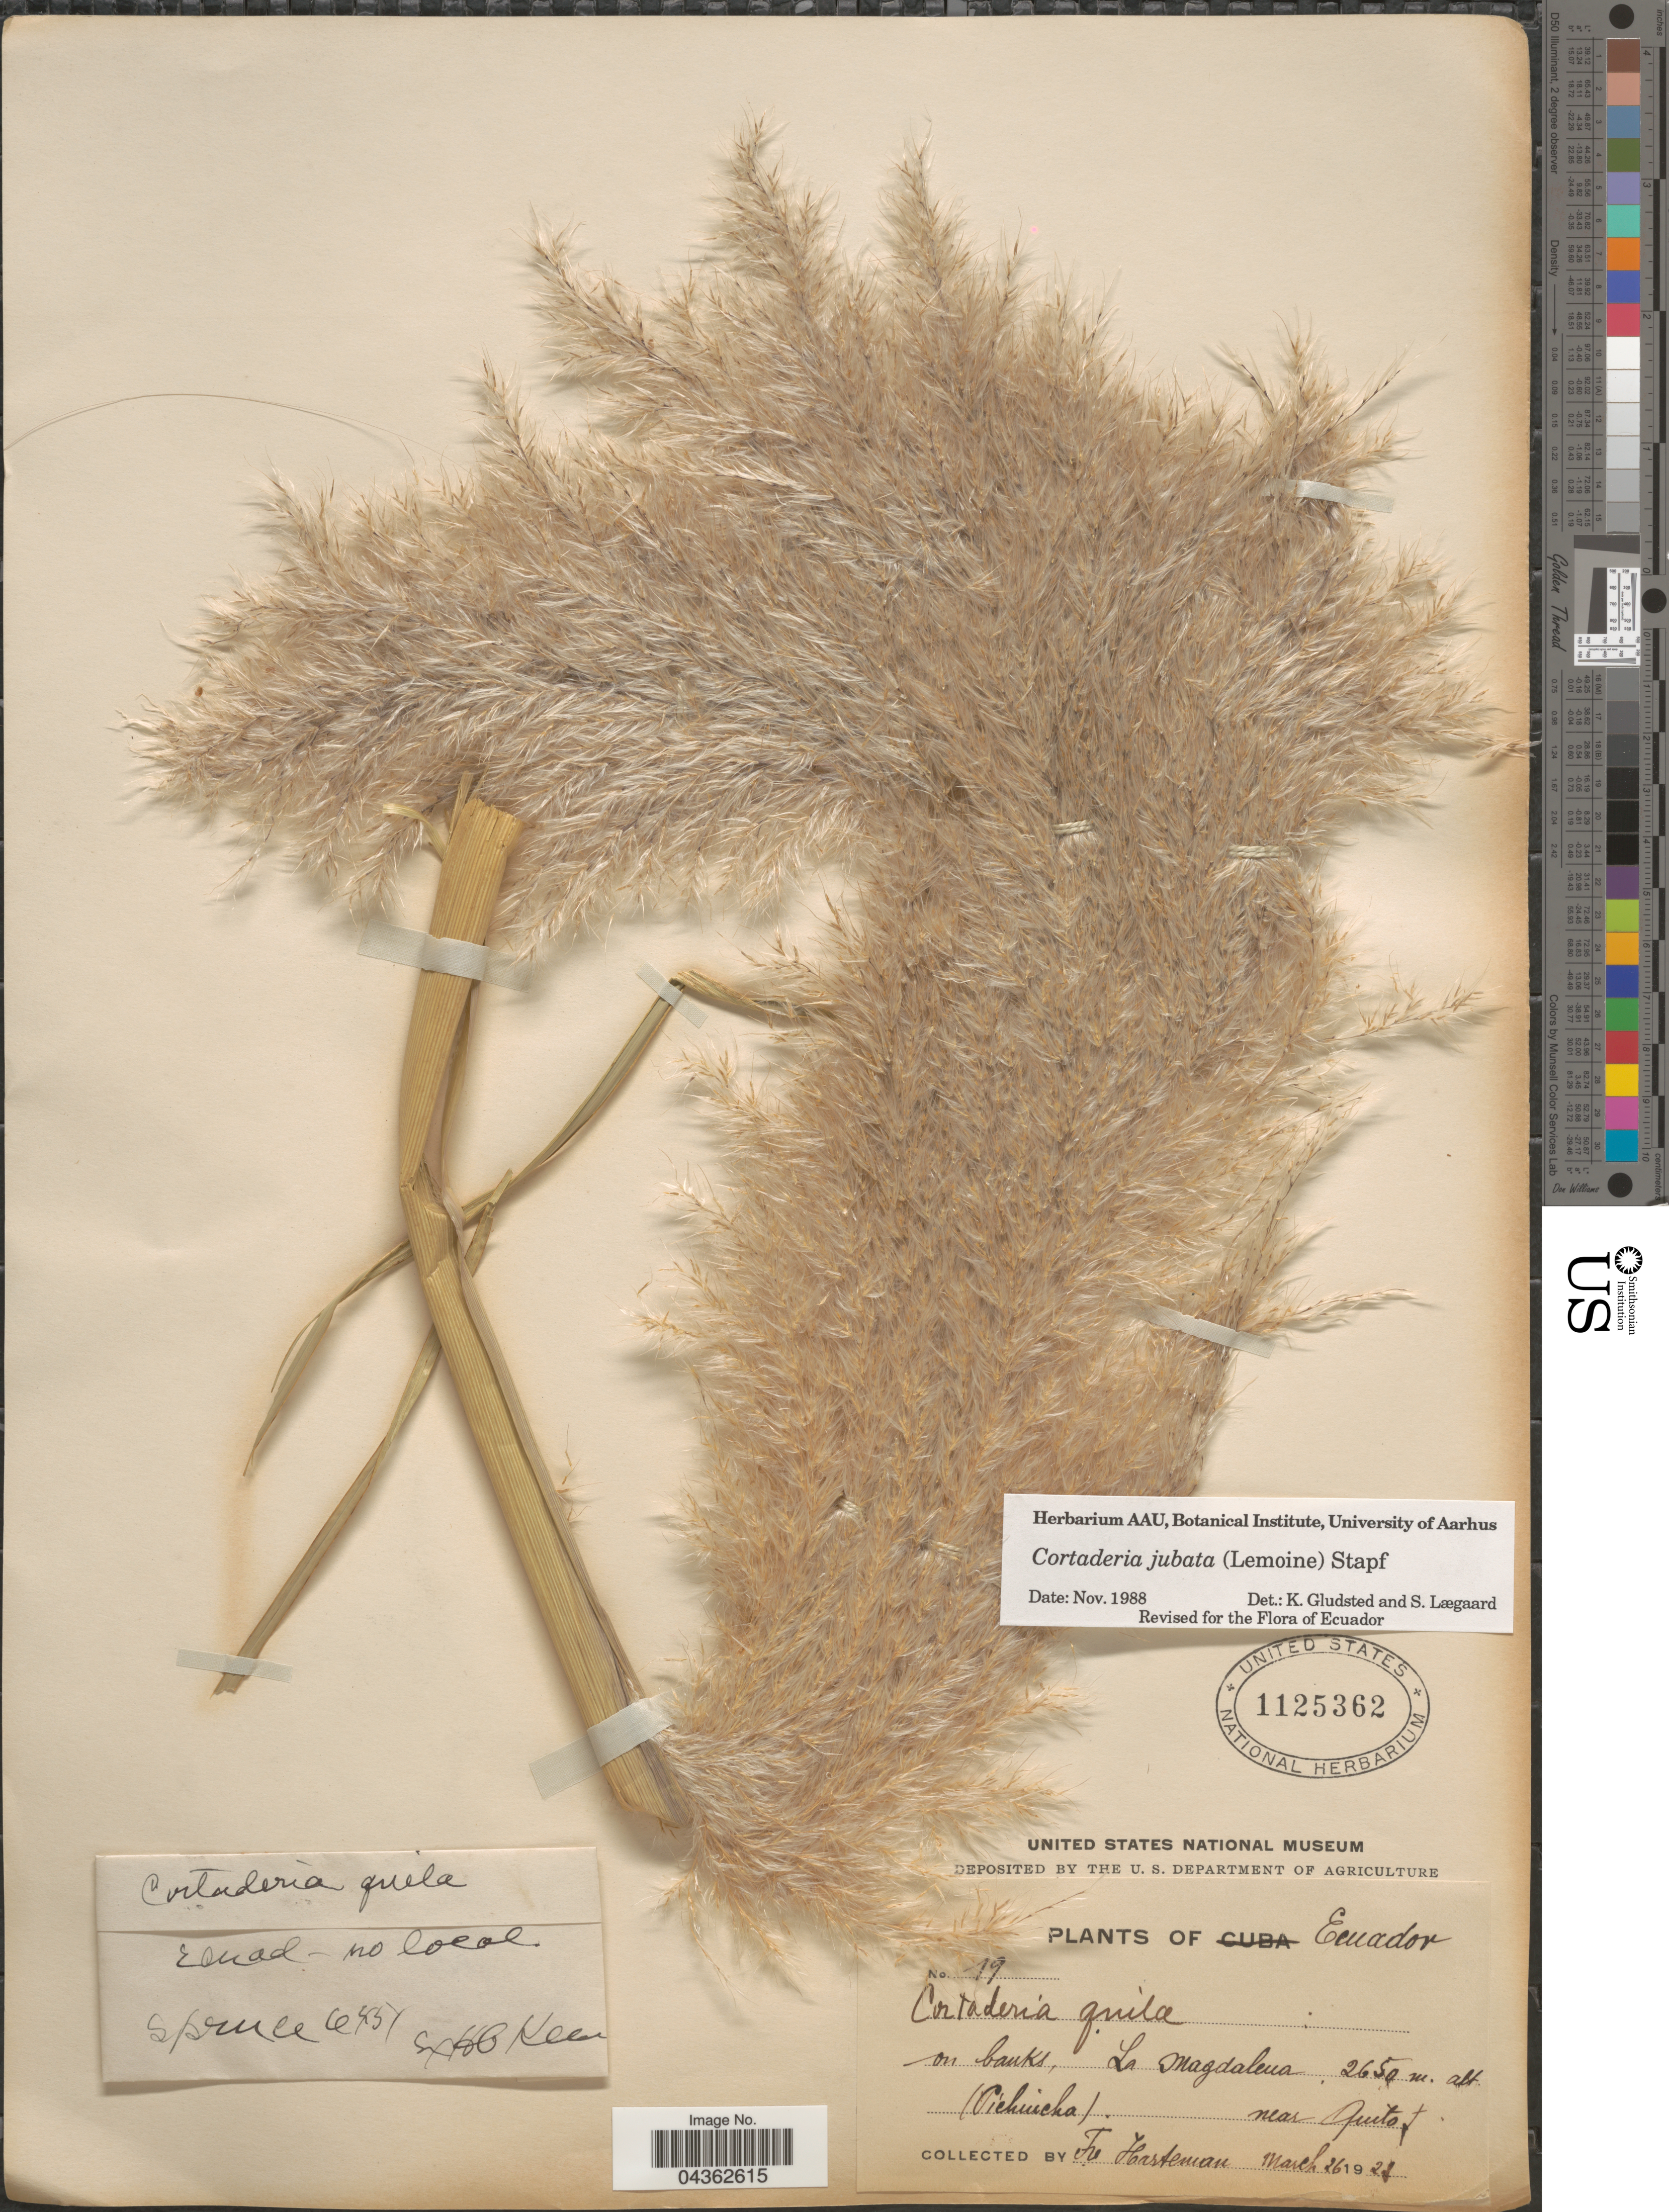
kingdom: Plantae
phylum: Tracheophyta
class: Liliopsida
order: Poales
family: Poaceae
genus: Cortaderia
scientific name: Cortaderia jubata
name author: (Lemoine) Stapf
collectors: -. Spruce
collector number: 6437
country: Ecuador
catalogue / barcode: US 1125362-2